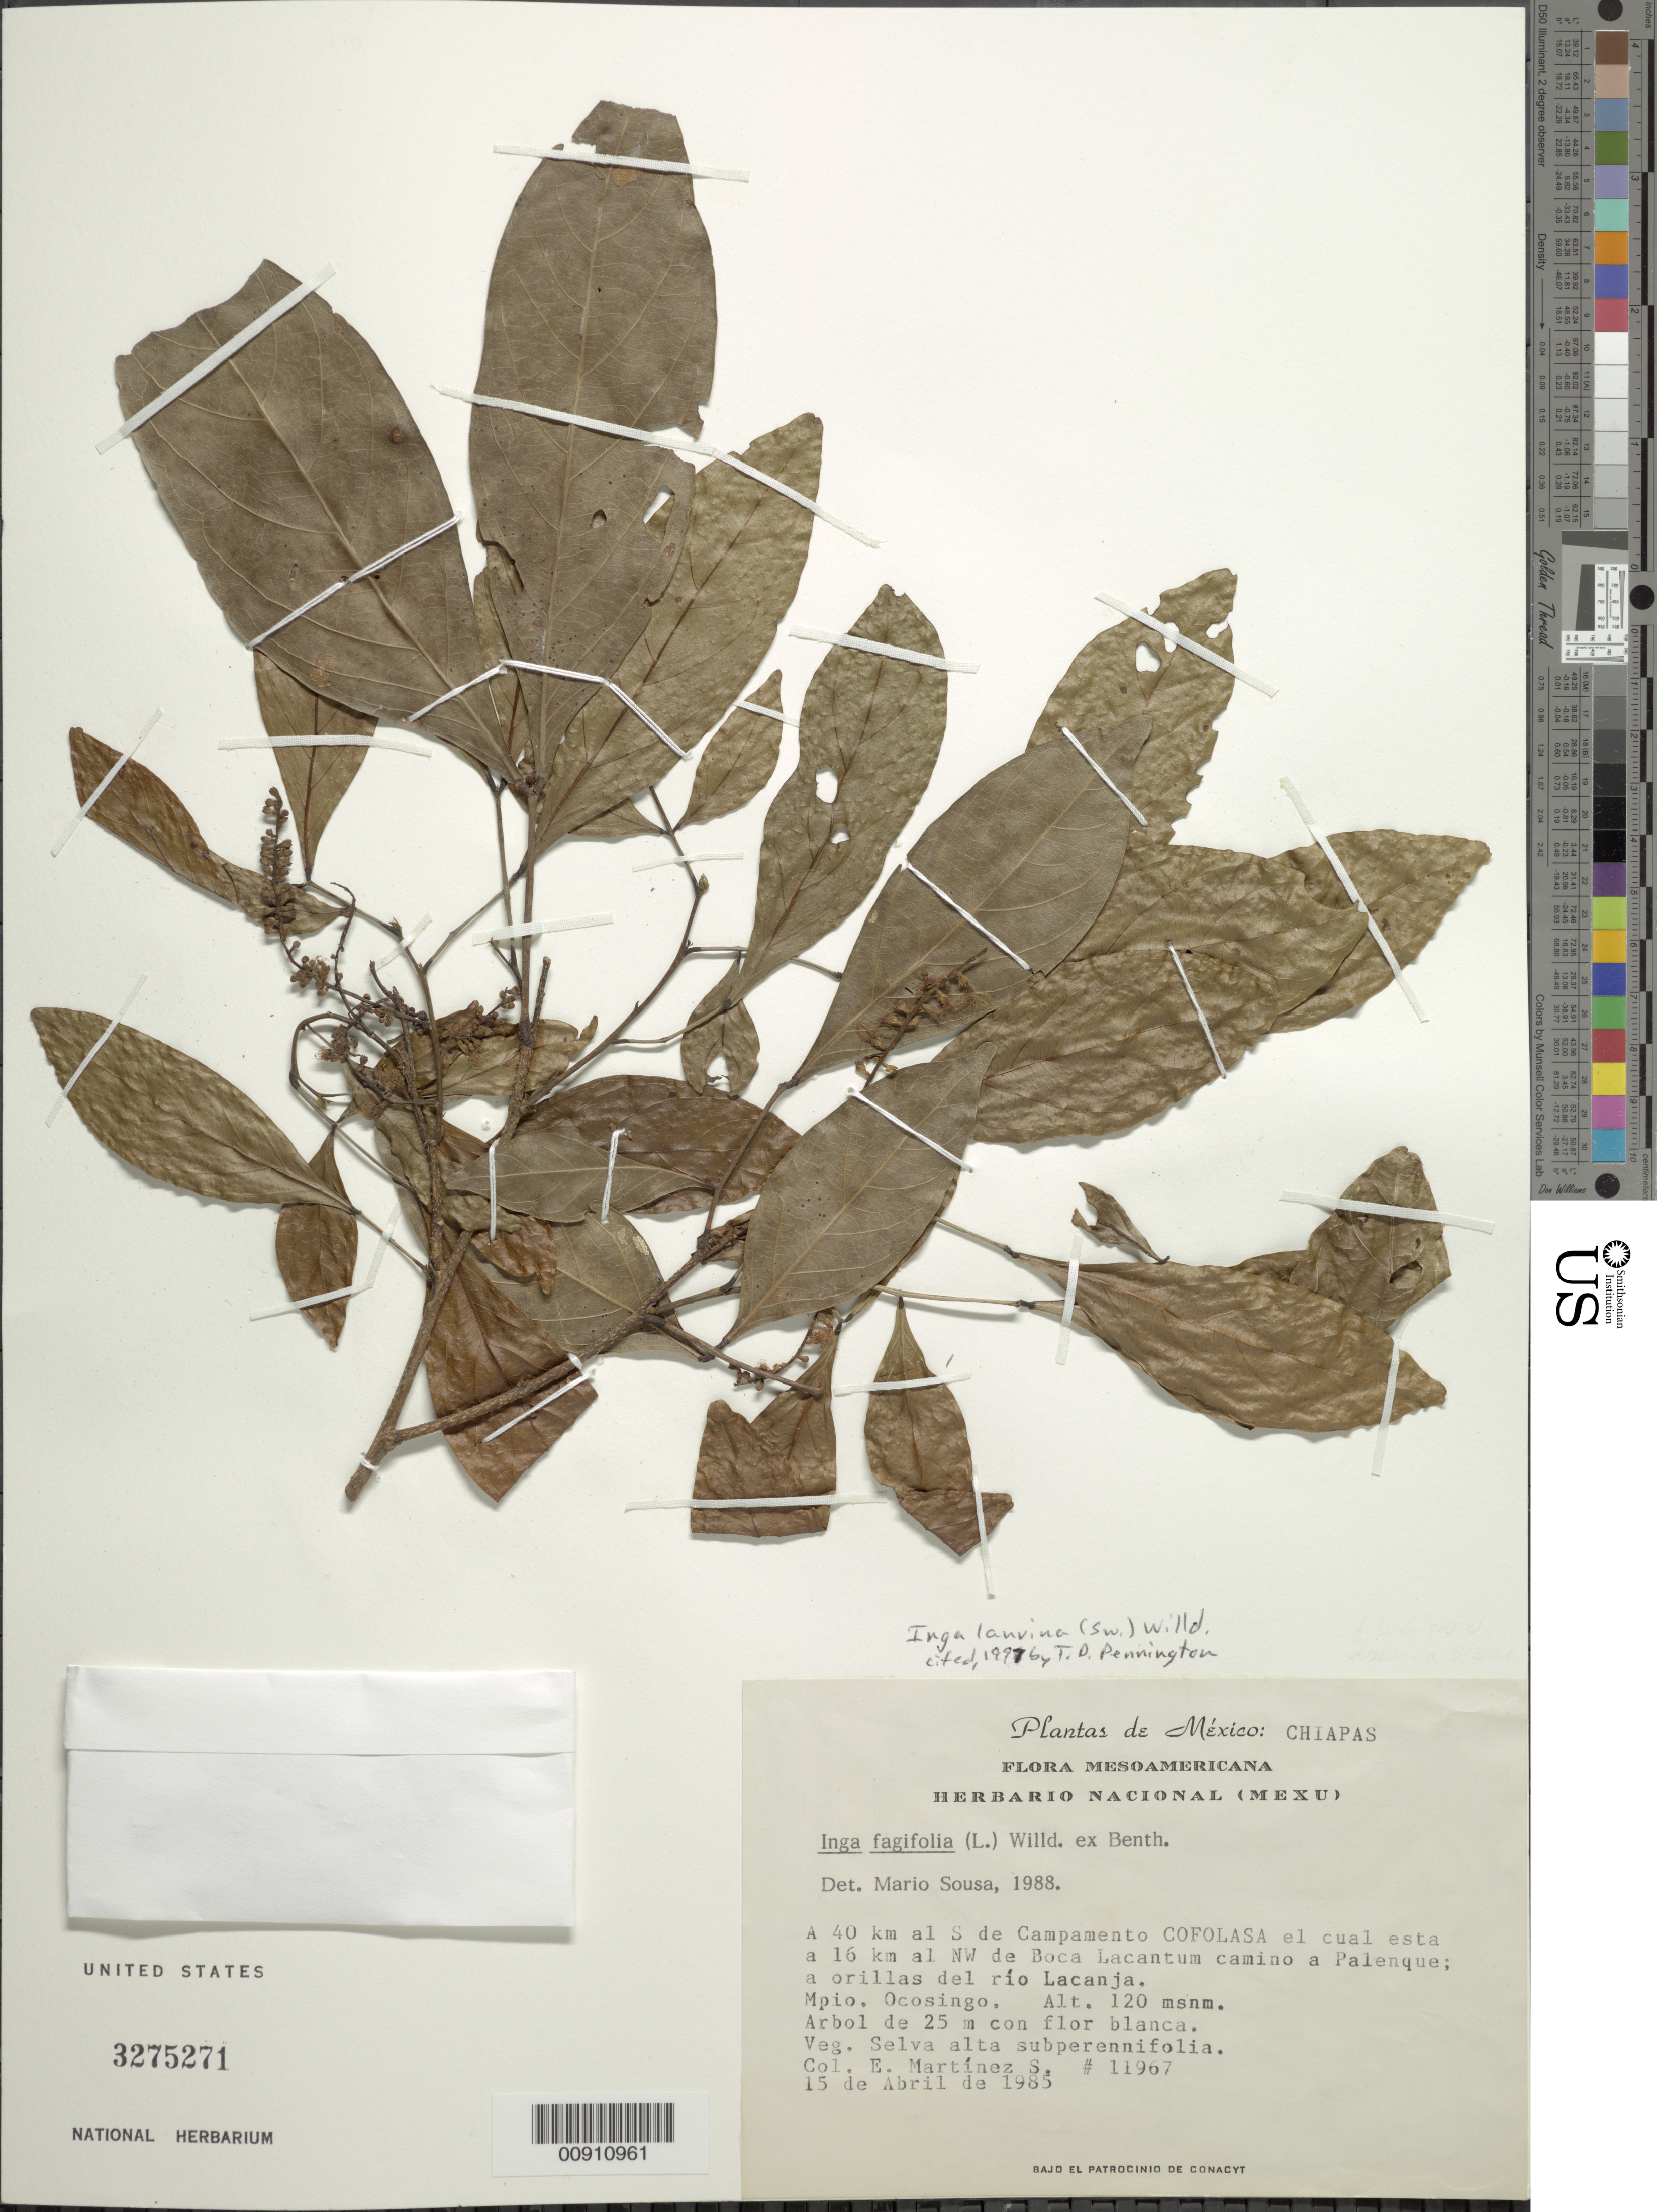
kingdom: Plantae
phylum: Tracheophyta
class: Magnoliopsida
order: Fabales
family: Fabaceae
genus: Inga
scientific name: Inga laurina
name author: (Sw.) Willd.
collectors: E. M. Martínez S.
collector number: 11967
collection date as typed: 15 Apr 1985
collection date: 1985-04-15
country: Mexico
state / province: Chiapas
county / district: Ocosingo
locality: A 40 km al S de Campamento COFOLASA el cual esta a 16 km. al NW de Boca Lacantum camino a Palenque; a orillas del Río Lacanja. Mpio. Ocosingo, Chiapas.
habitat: Selva alta subperennifolia.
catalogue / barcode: US 3275271